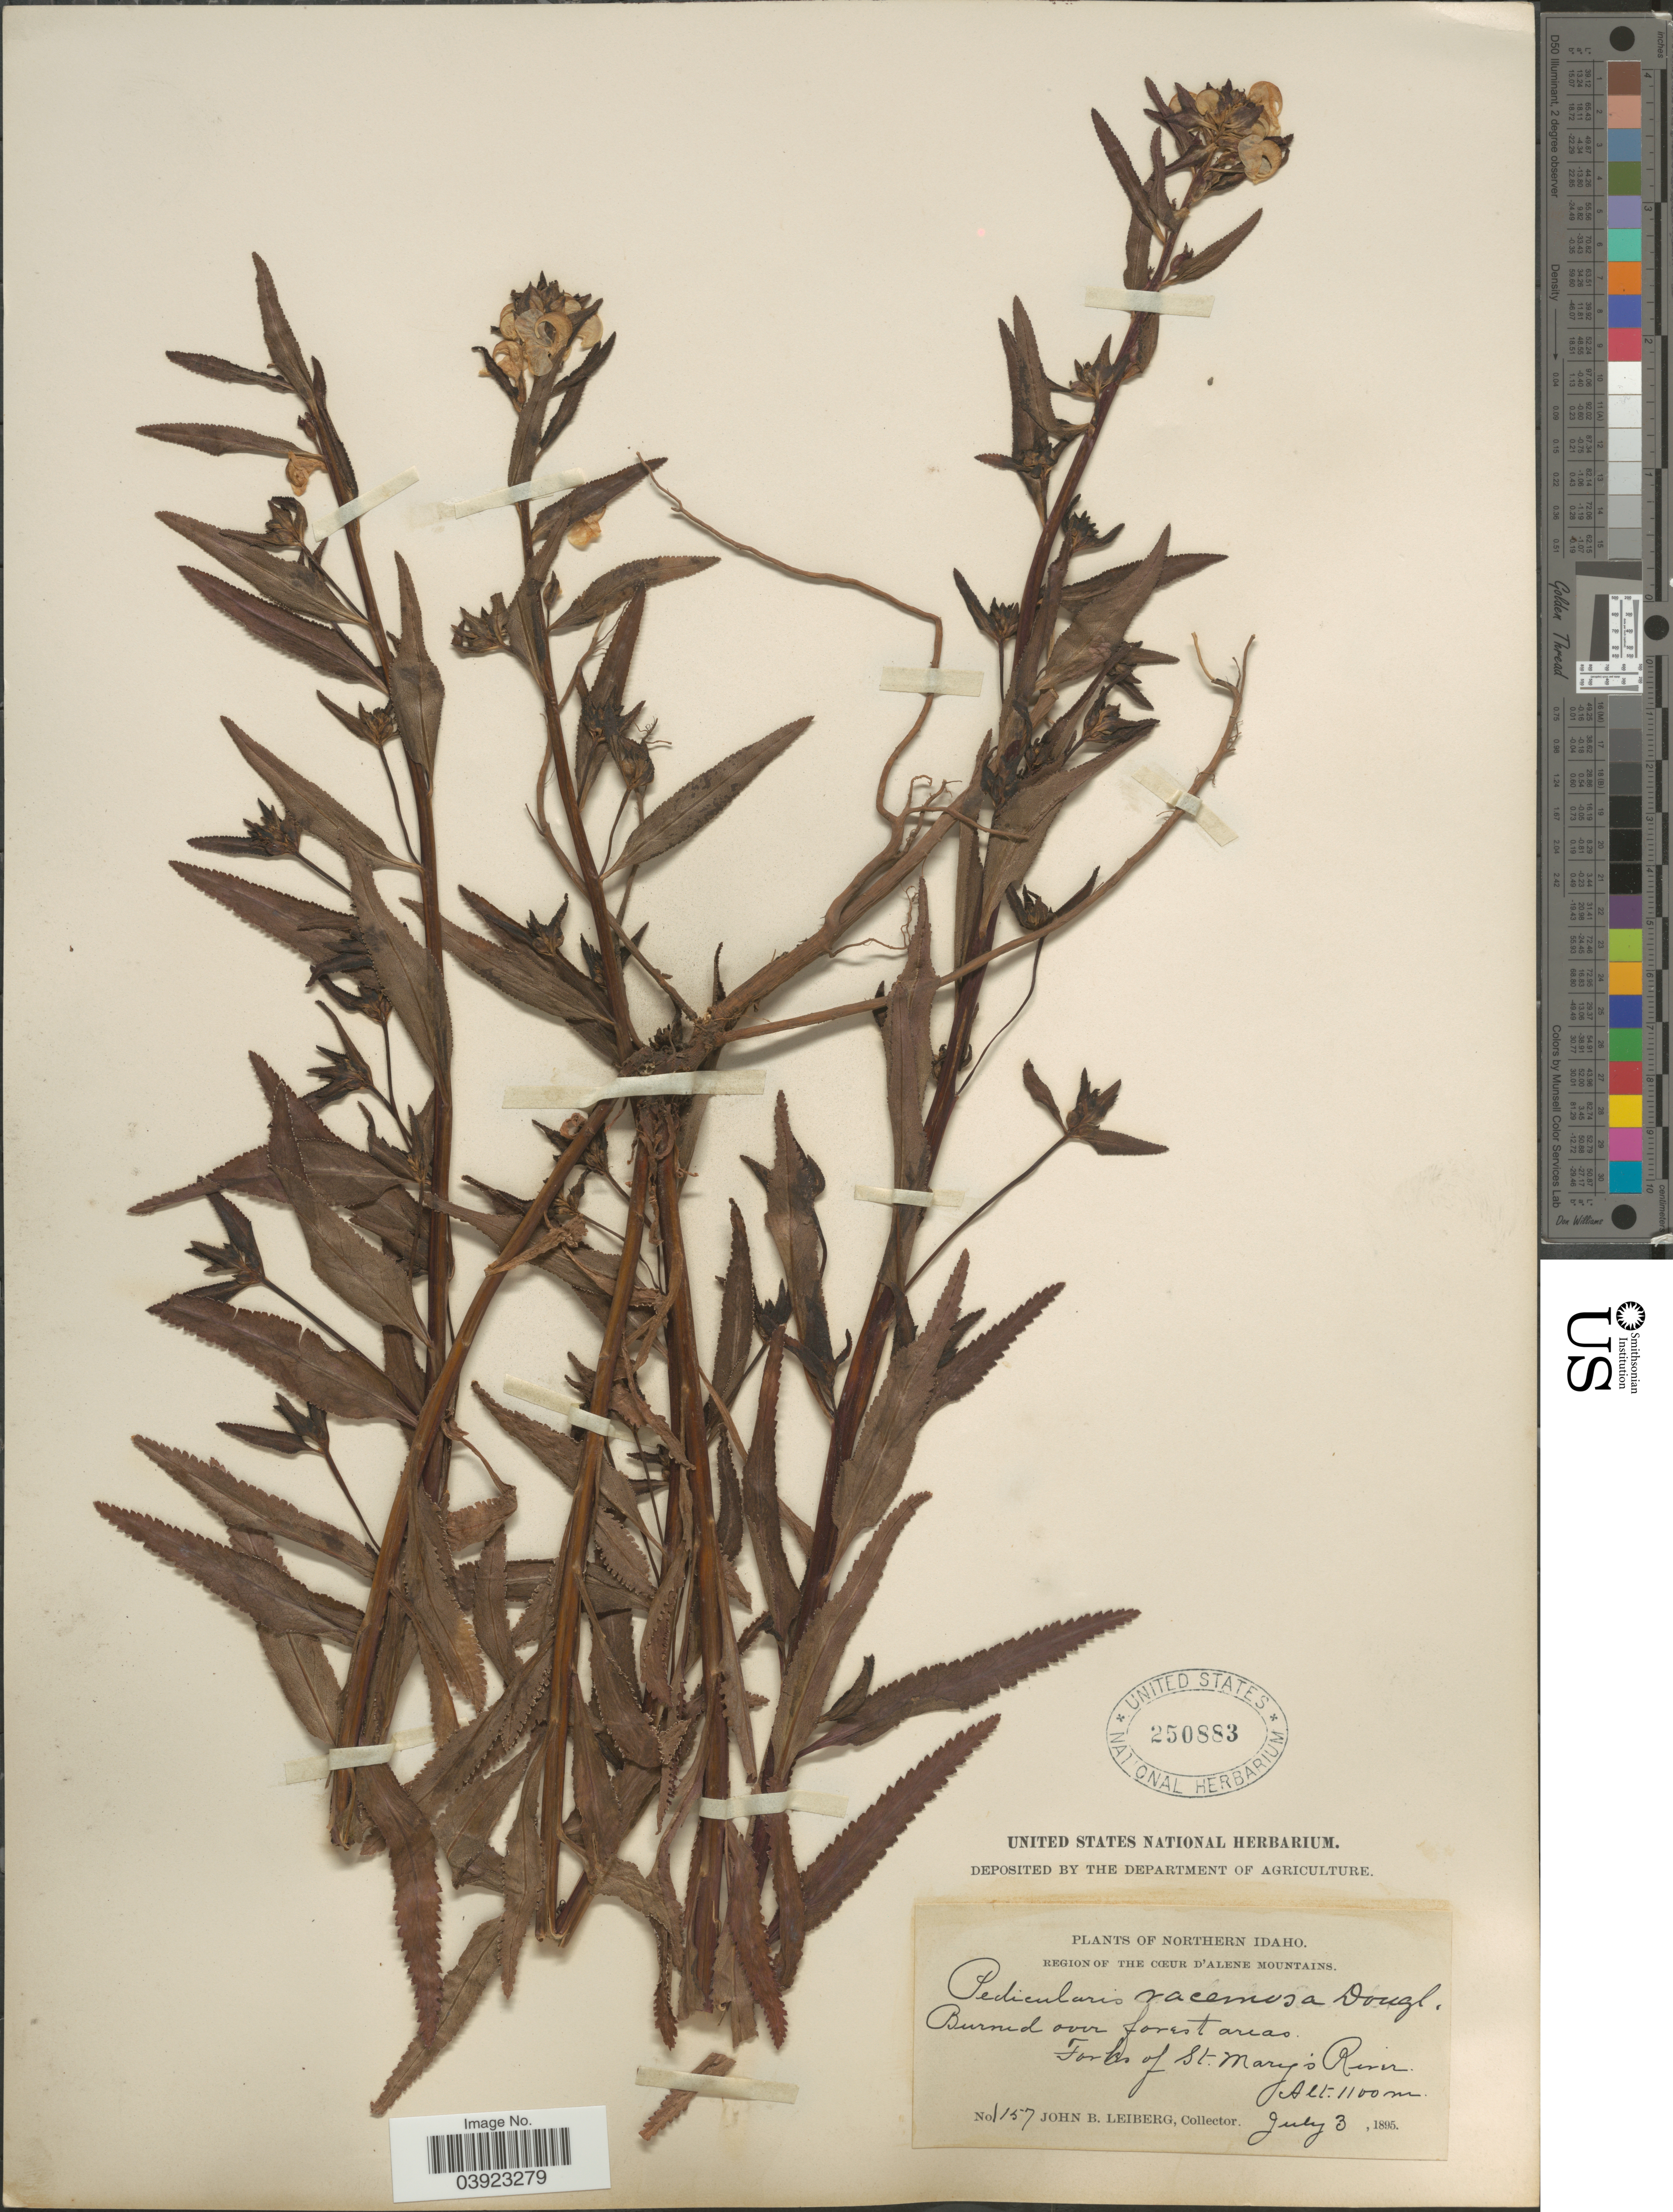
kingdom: Plantae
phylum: Tracheophyta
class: Magnoliopsida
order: Lamiales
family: Orobanchaceae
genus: Pedicularis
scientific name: Pedicularis racemosa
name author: Douglas ex Benth.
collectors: J. B. Leiberg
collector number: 1157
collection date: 1895-07-03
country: United States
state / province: Idaho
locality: Northern Idaho. Region of the Cœur d'Alene Mountains. Forks of St. Mary's River.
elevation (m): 1100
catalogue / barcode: US 250883